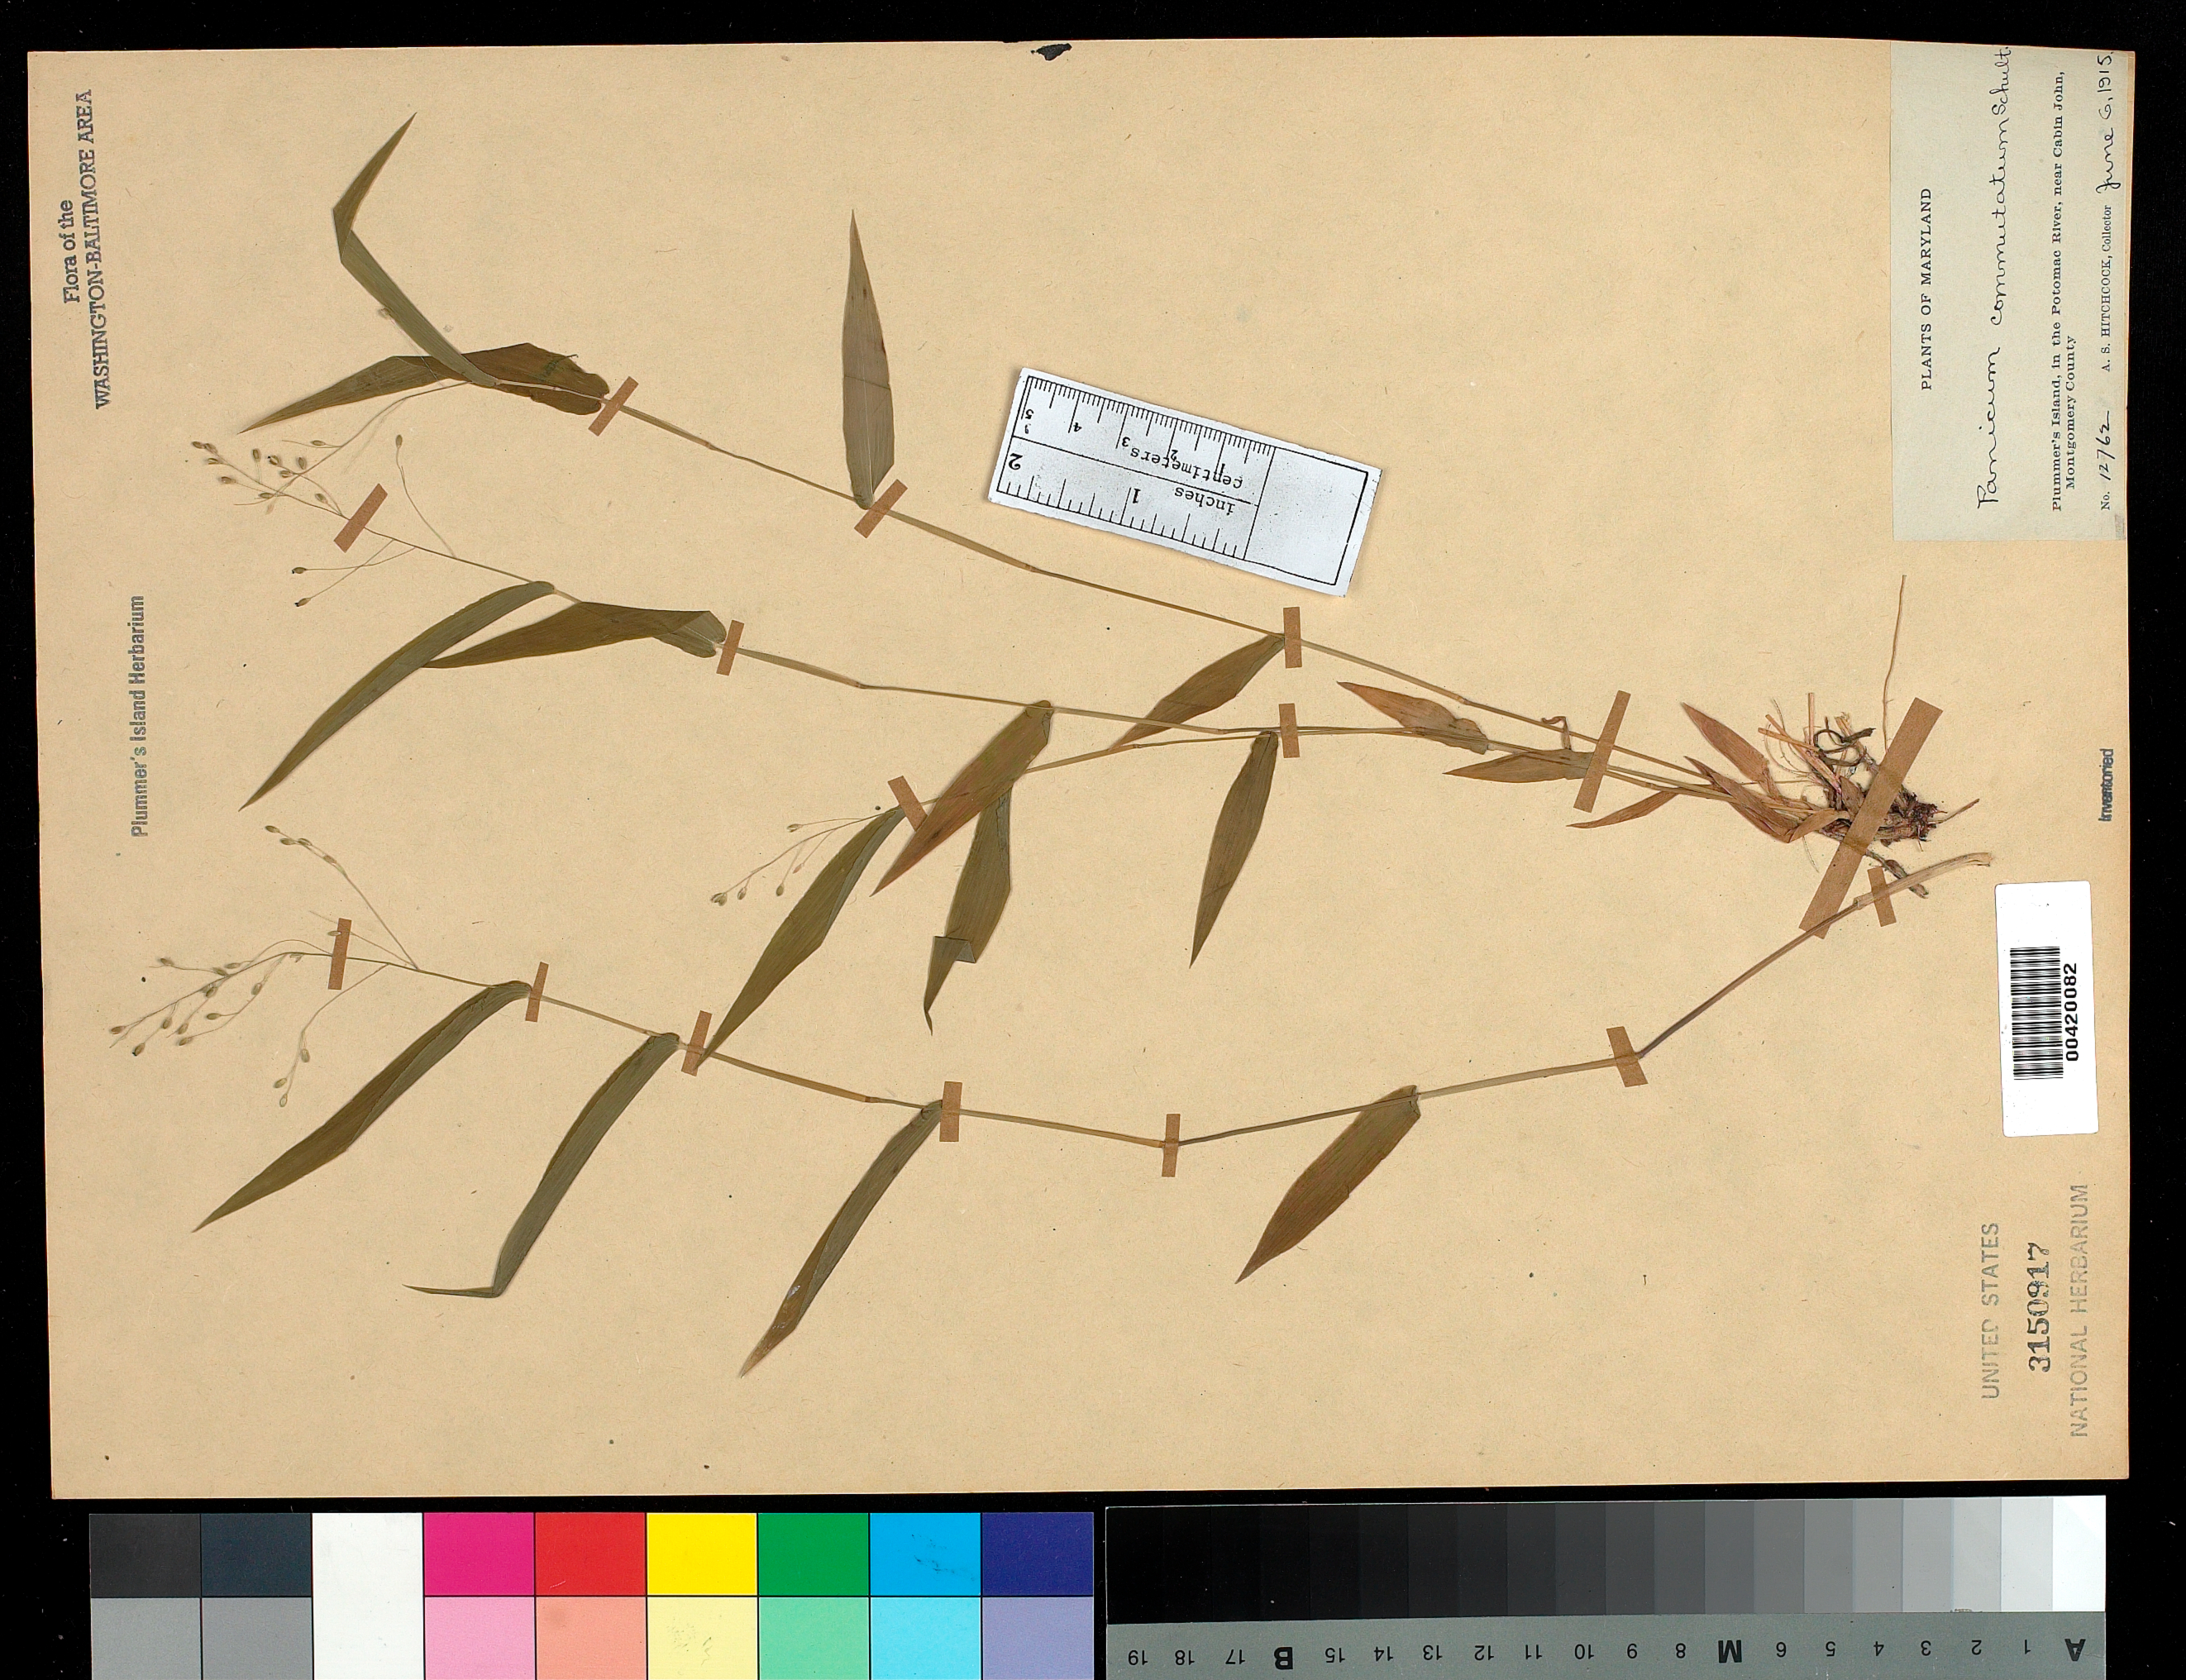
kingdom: Plantae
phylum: Tracheophyta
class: Liliopsida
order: Poales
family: Poaceae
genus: Dichanthelium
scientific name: Dichanthelium commutatum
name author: (Schult.) Gould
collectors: A. S. Hitchcock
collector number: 12762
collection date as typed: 06 Jun 1915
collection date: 1915-06-06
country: United States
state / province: Maryland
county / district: Montgomery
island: Plummers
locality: Plummer's Island C. & O. Canal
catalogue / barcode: US 3150917